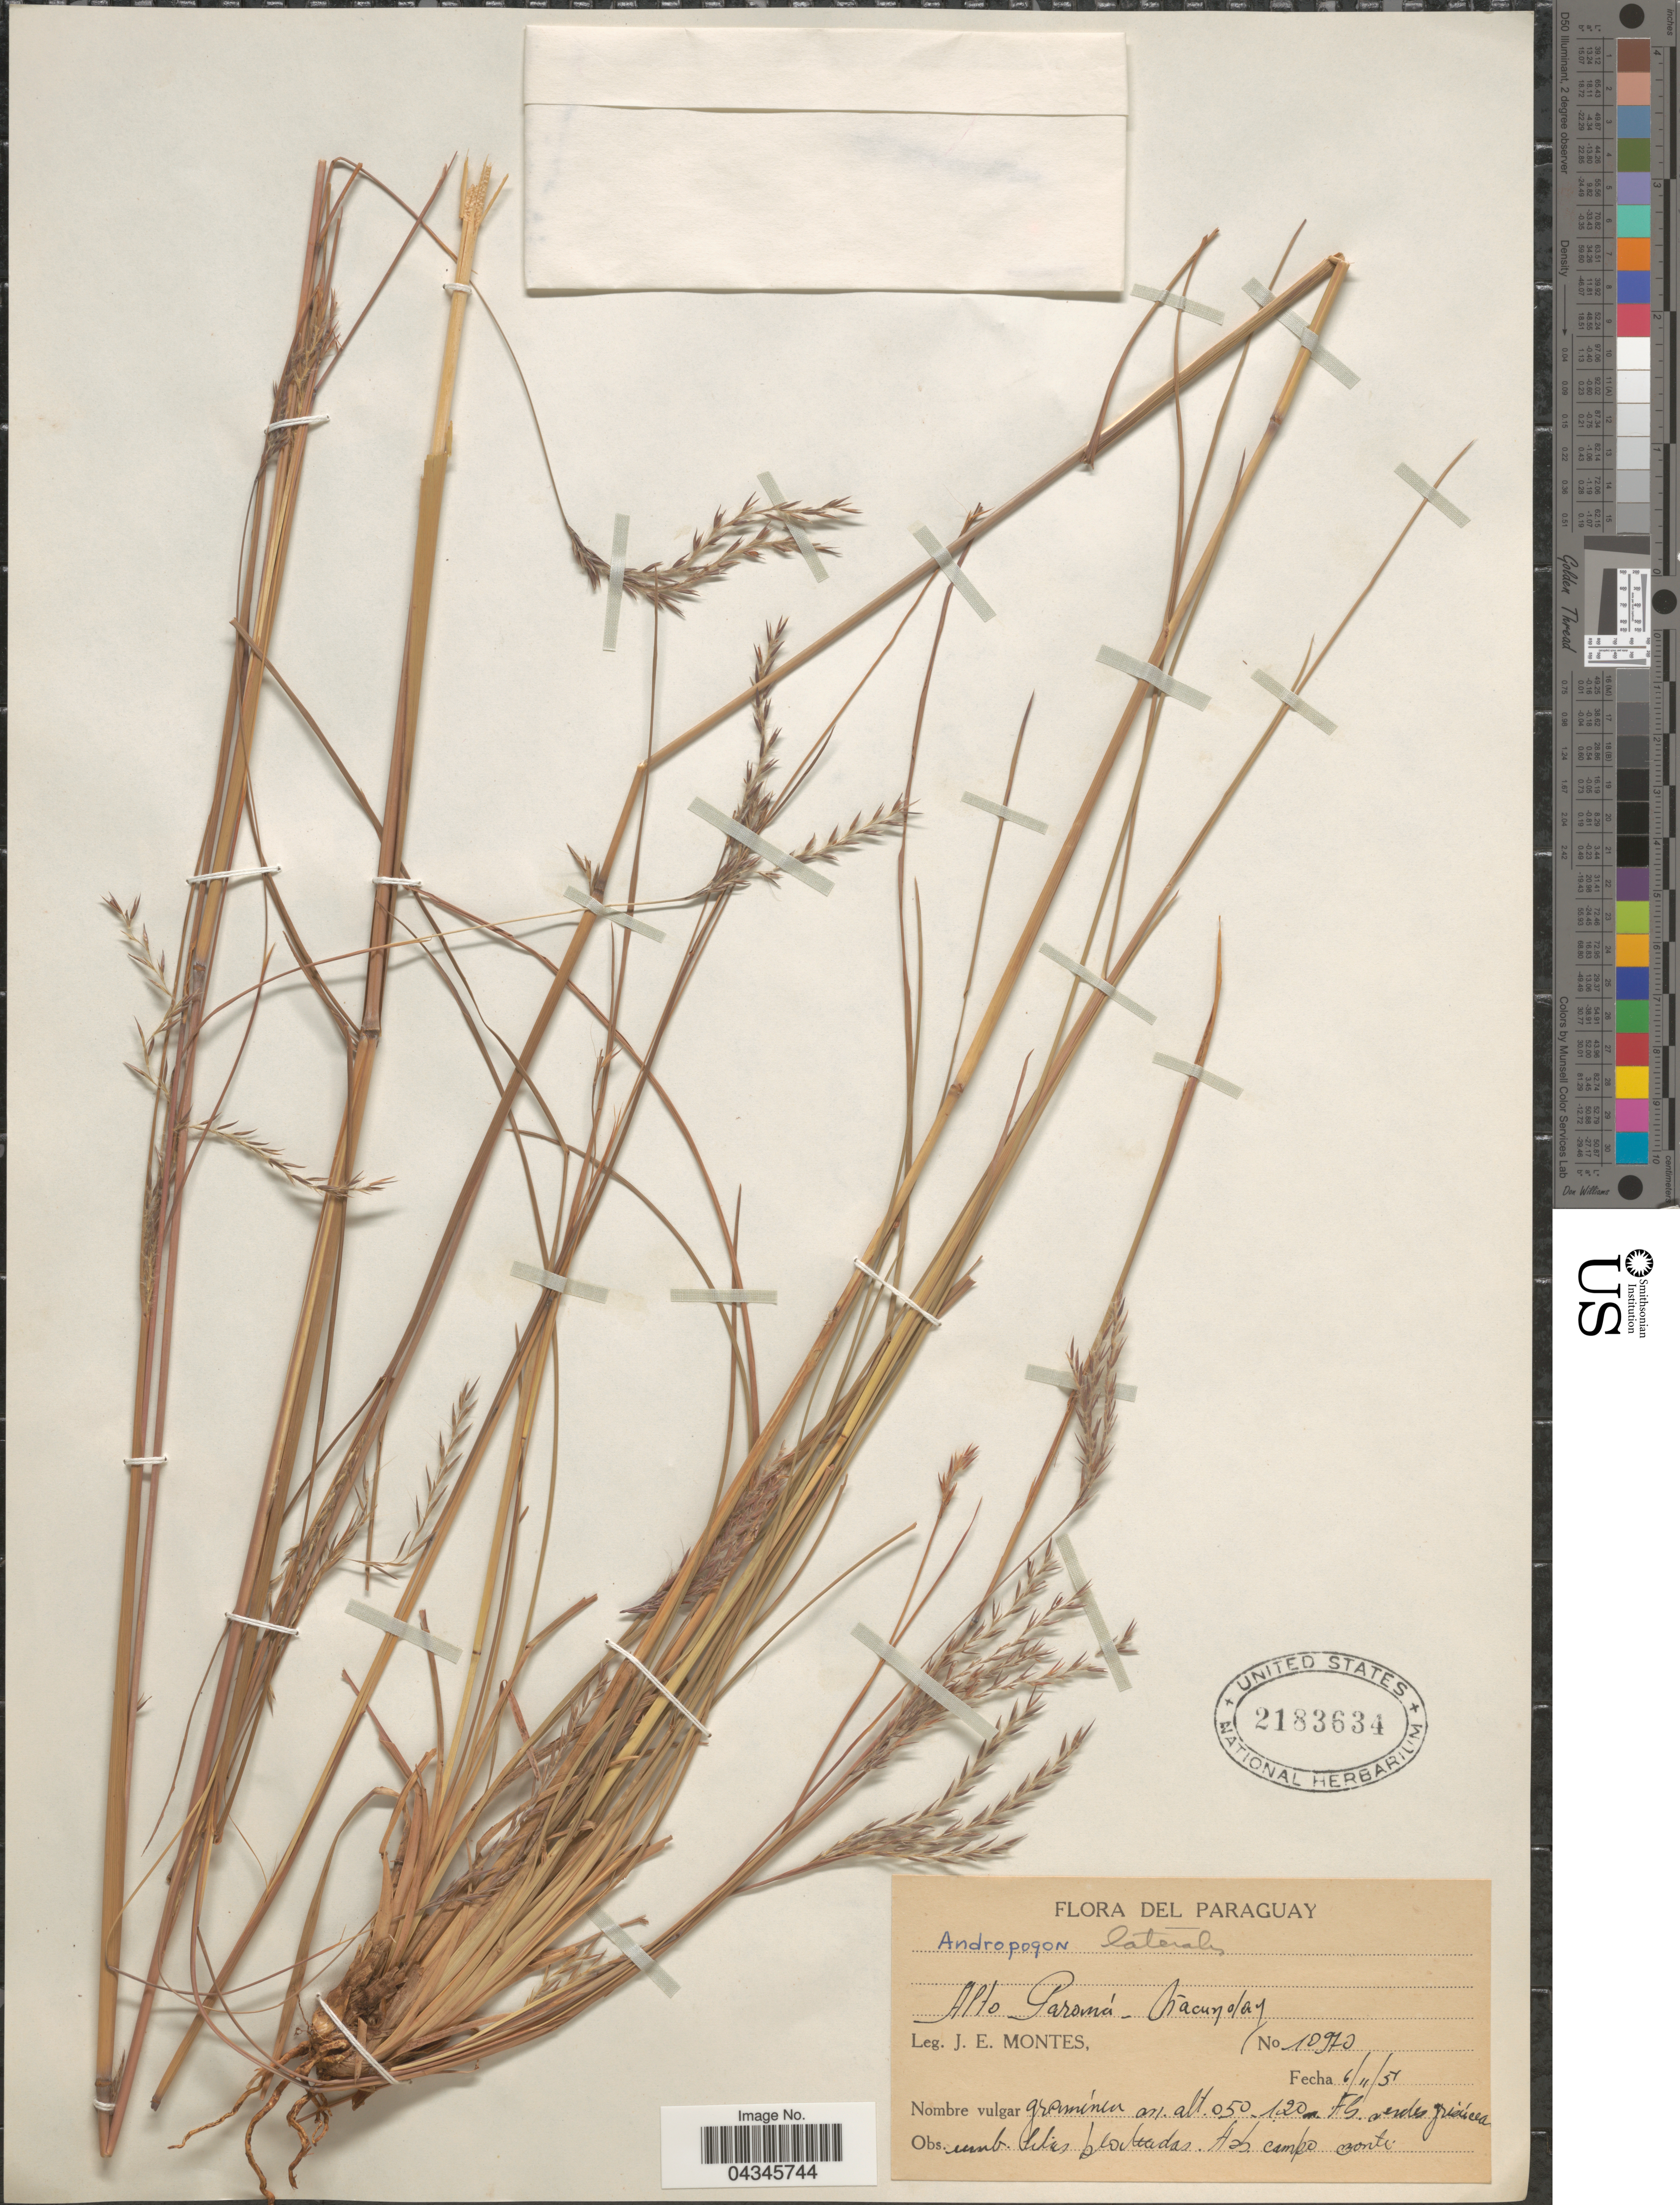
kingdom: Plantae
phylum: Tracheophyta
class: Liliopsida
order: Poales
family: Poaceae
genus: Andropogon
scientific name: Andropogon lateralis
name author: Nees in Mart.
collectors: J. E. Montes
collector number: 10970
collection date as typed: Transcribed d/m/y: 6/11/51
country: Paraguay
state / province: Alto Parana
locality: Ñacunday.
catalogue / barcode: US 2183634